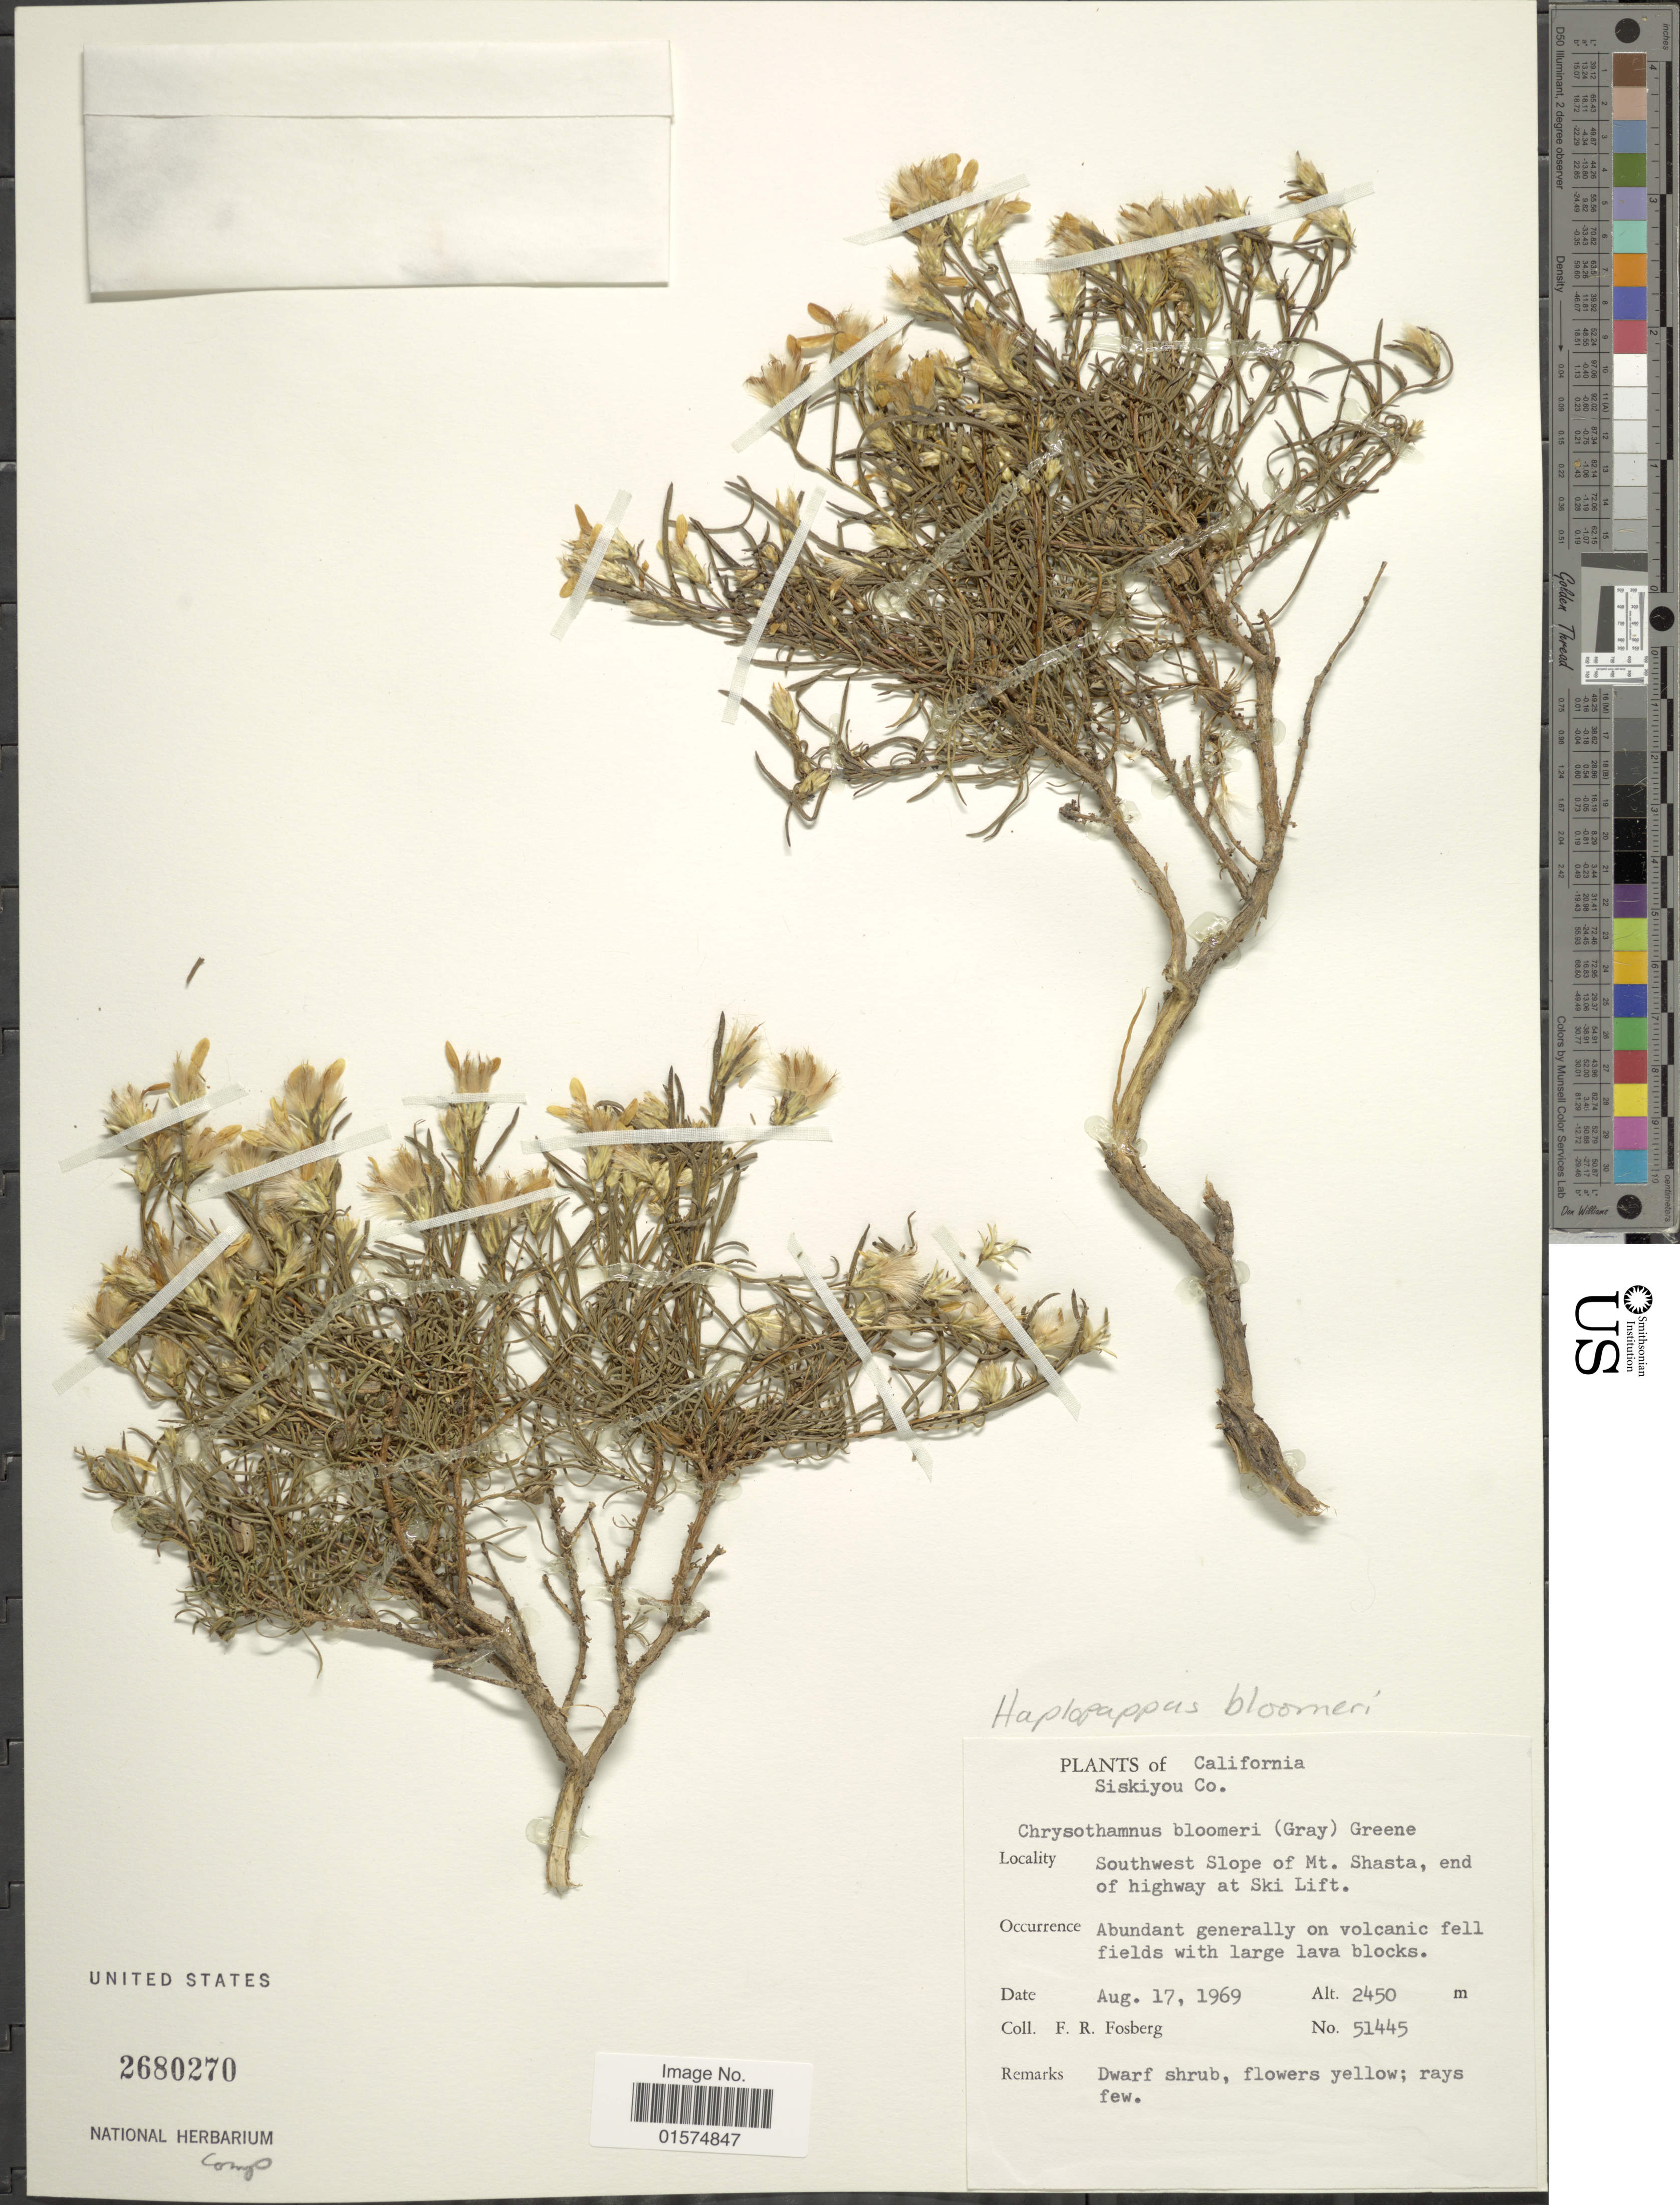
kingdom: Plantae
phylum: Tracheophyta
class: Magnoliopsida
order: Asterales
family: Asteraceae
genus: Ericameria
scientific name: Ericameria bloomeri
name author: (A. Gray) J.F. Macbr.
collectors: F. R. Fosberg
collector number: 51445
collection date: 1969-08-17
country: United States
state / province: California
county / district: Siskiyou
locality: Siskiyou Co. Southwest slope of Mt. Shasta, end of highway at Ski Lift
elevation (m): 2450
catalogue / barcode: US 2680270